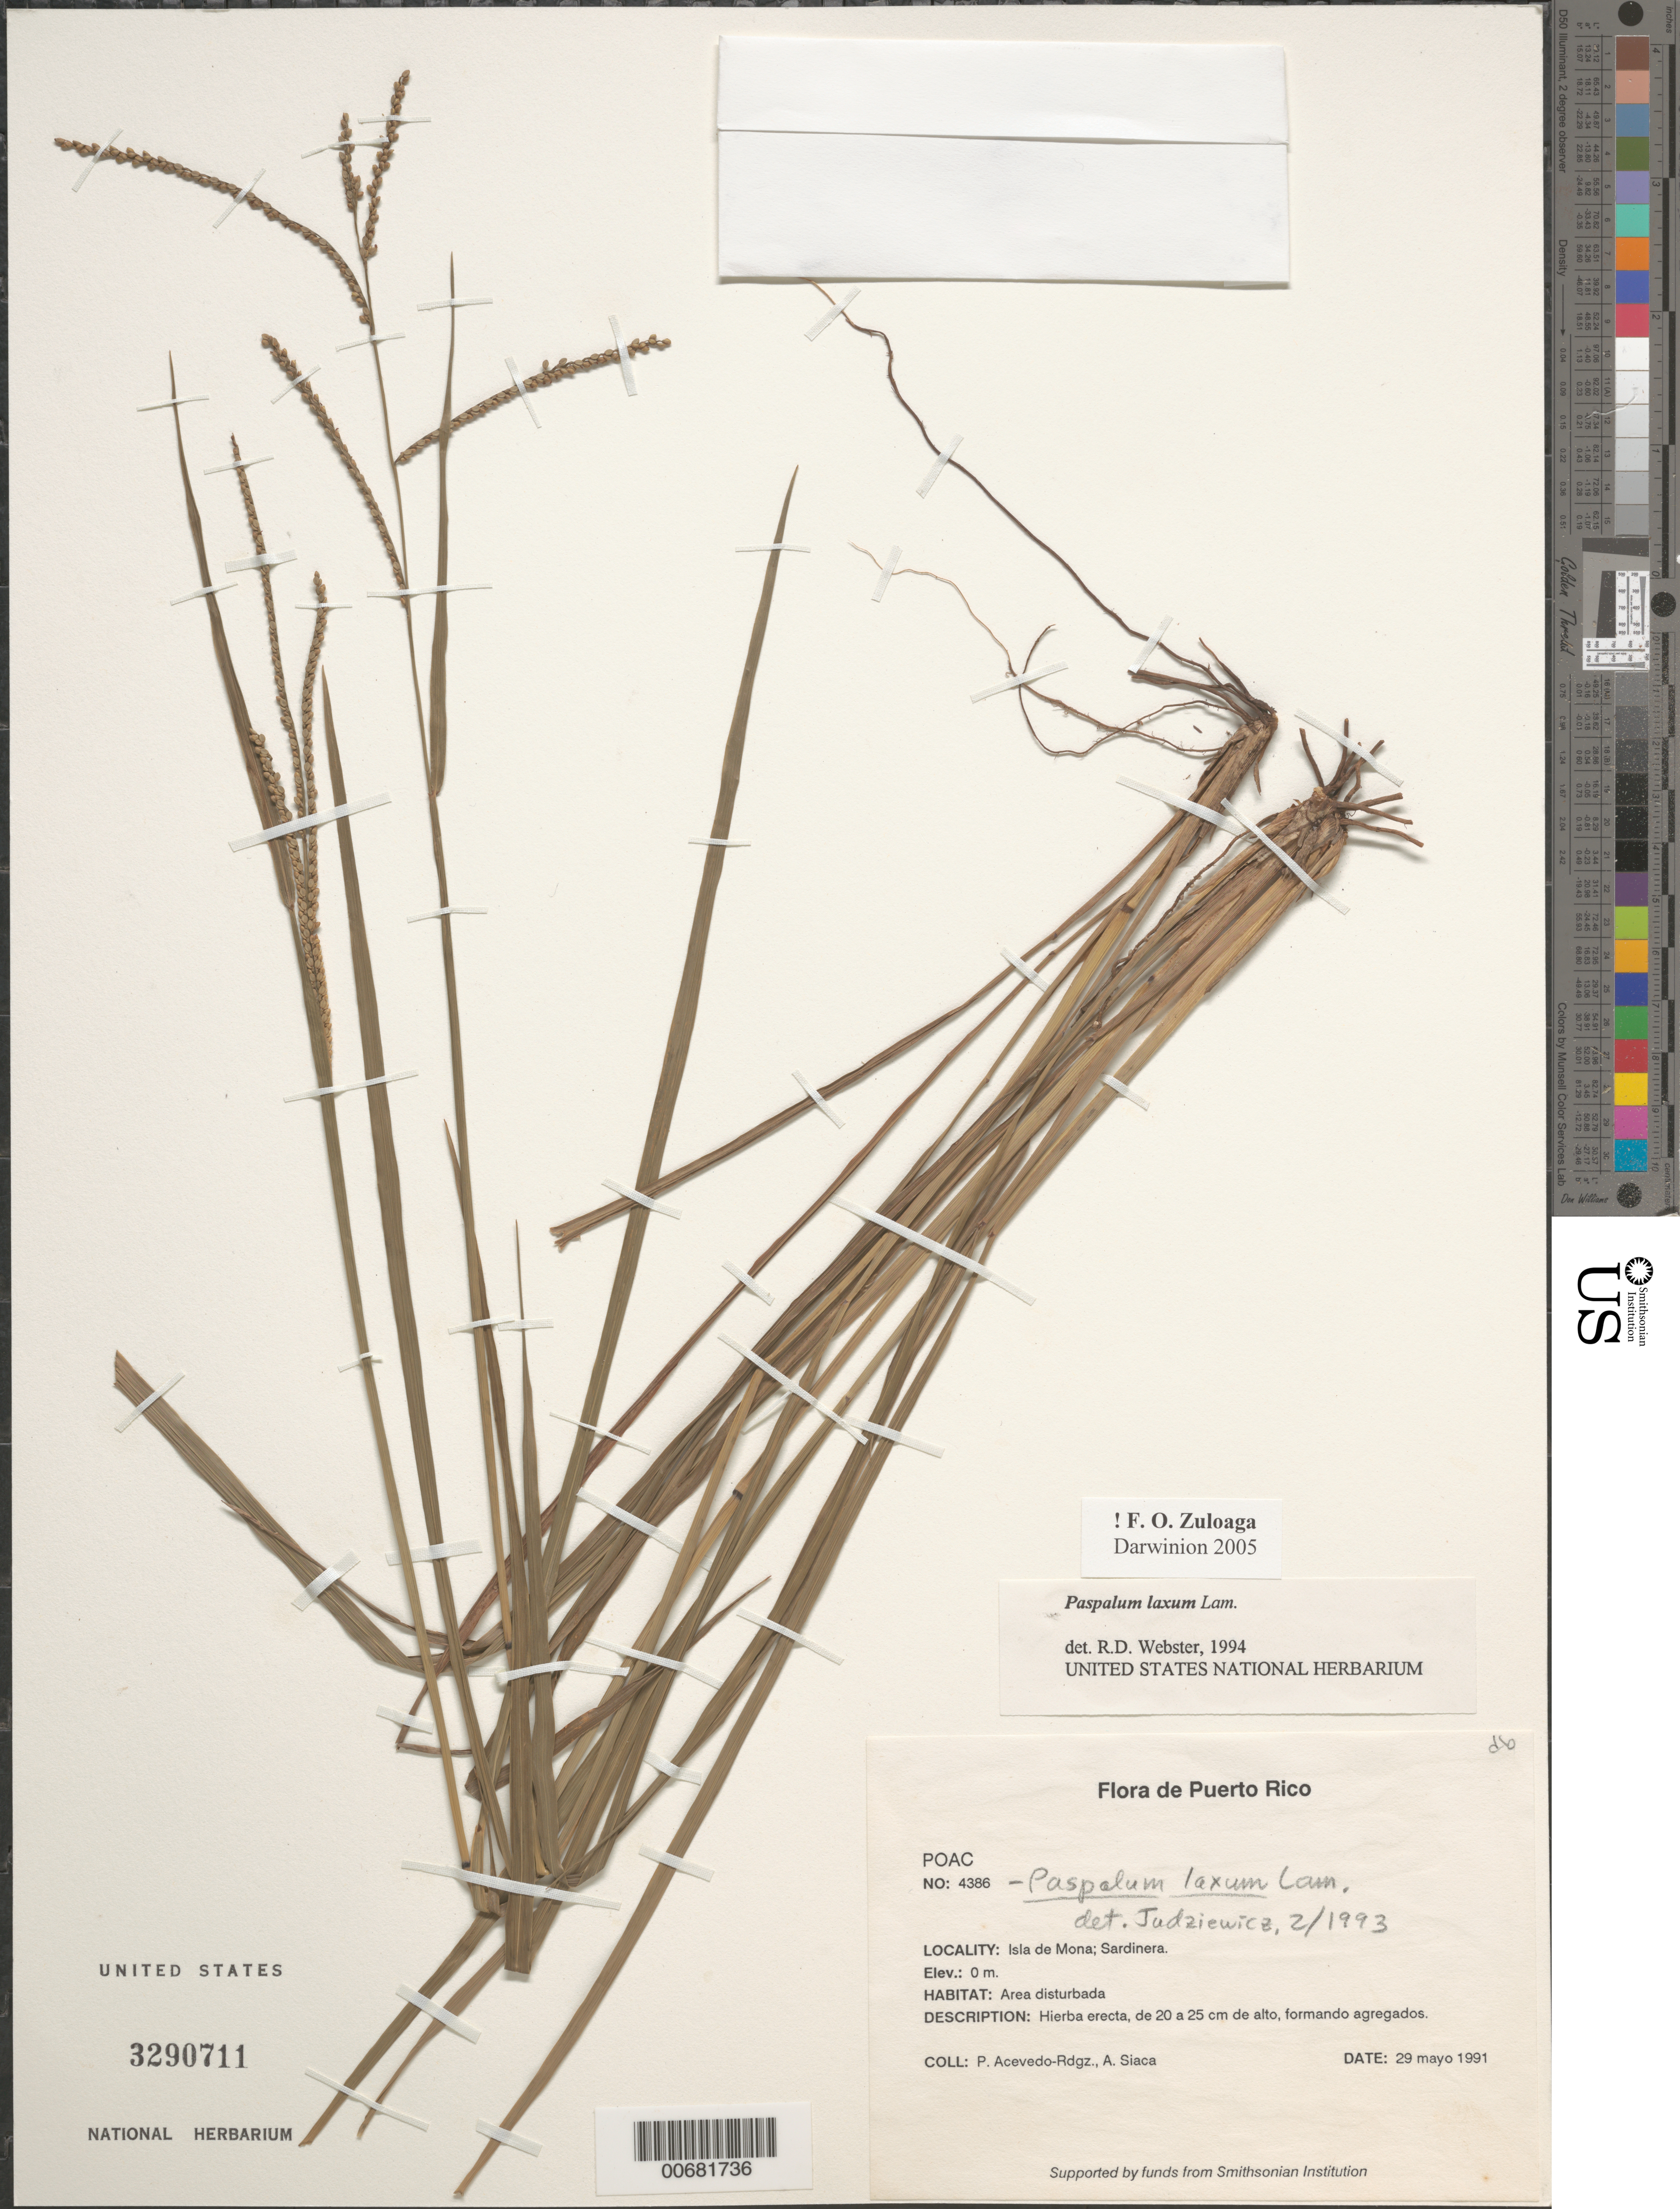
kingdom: Plantae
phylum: Tracheophyta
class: Liliopsida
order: Poales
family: Poaceae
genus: Paspalum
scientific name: Paspalum laxum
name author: Lam.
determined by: Judziewicz, E. J.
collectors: P. Acevedo-Rodr. & A. Siaca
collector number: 4386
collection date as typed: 29 May 1991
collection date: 1991-05-29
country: Puerto Rico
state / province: Mayaguëz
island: Mona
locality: Isla de Mona; Sardinera.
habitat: Area disturbada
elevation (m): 0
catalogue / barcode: US 3290711